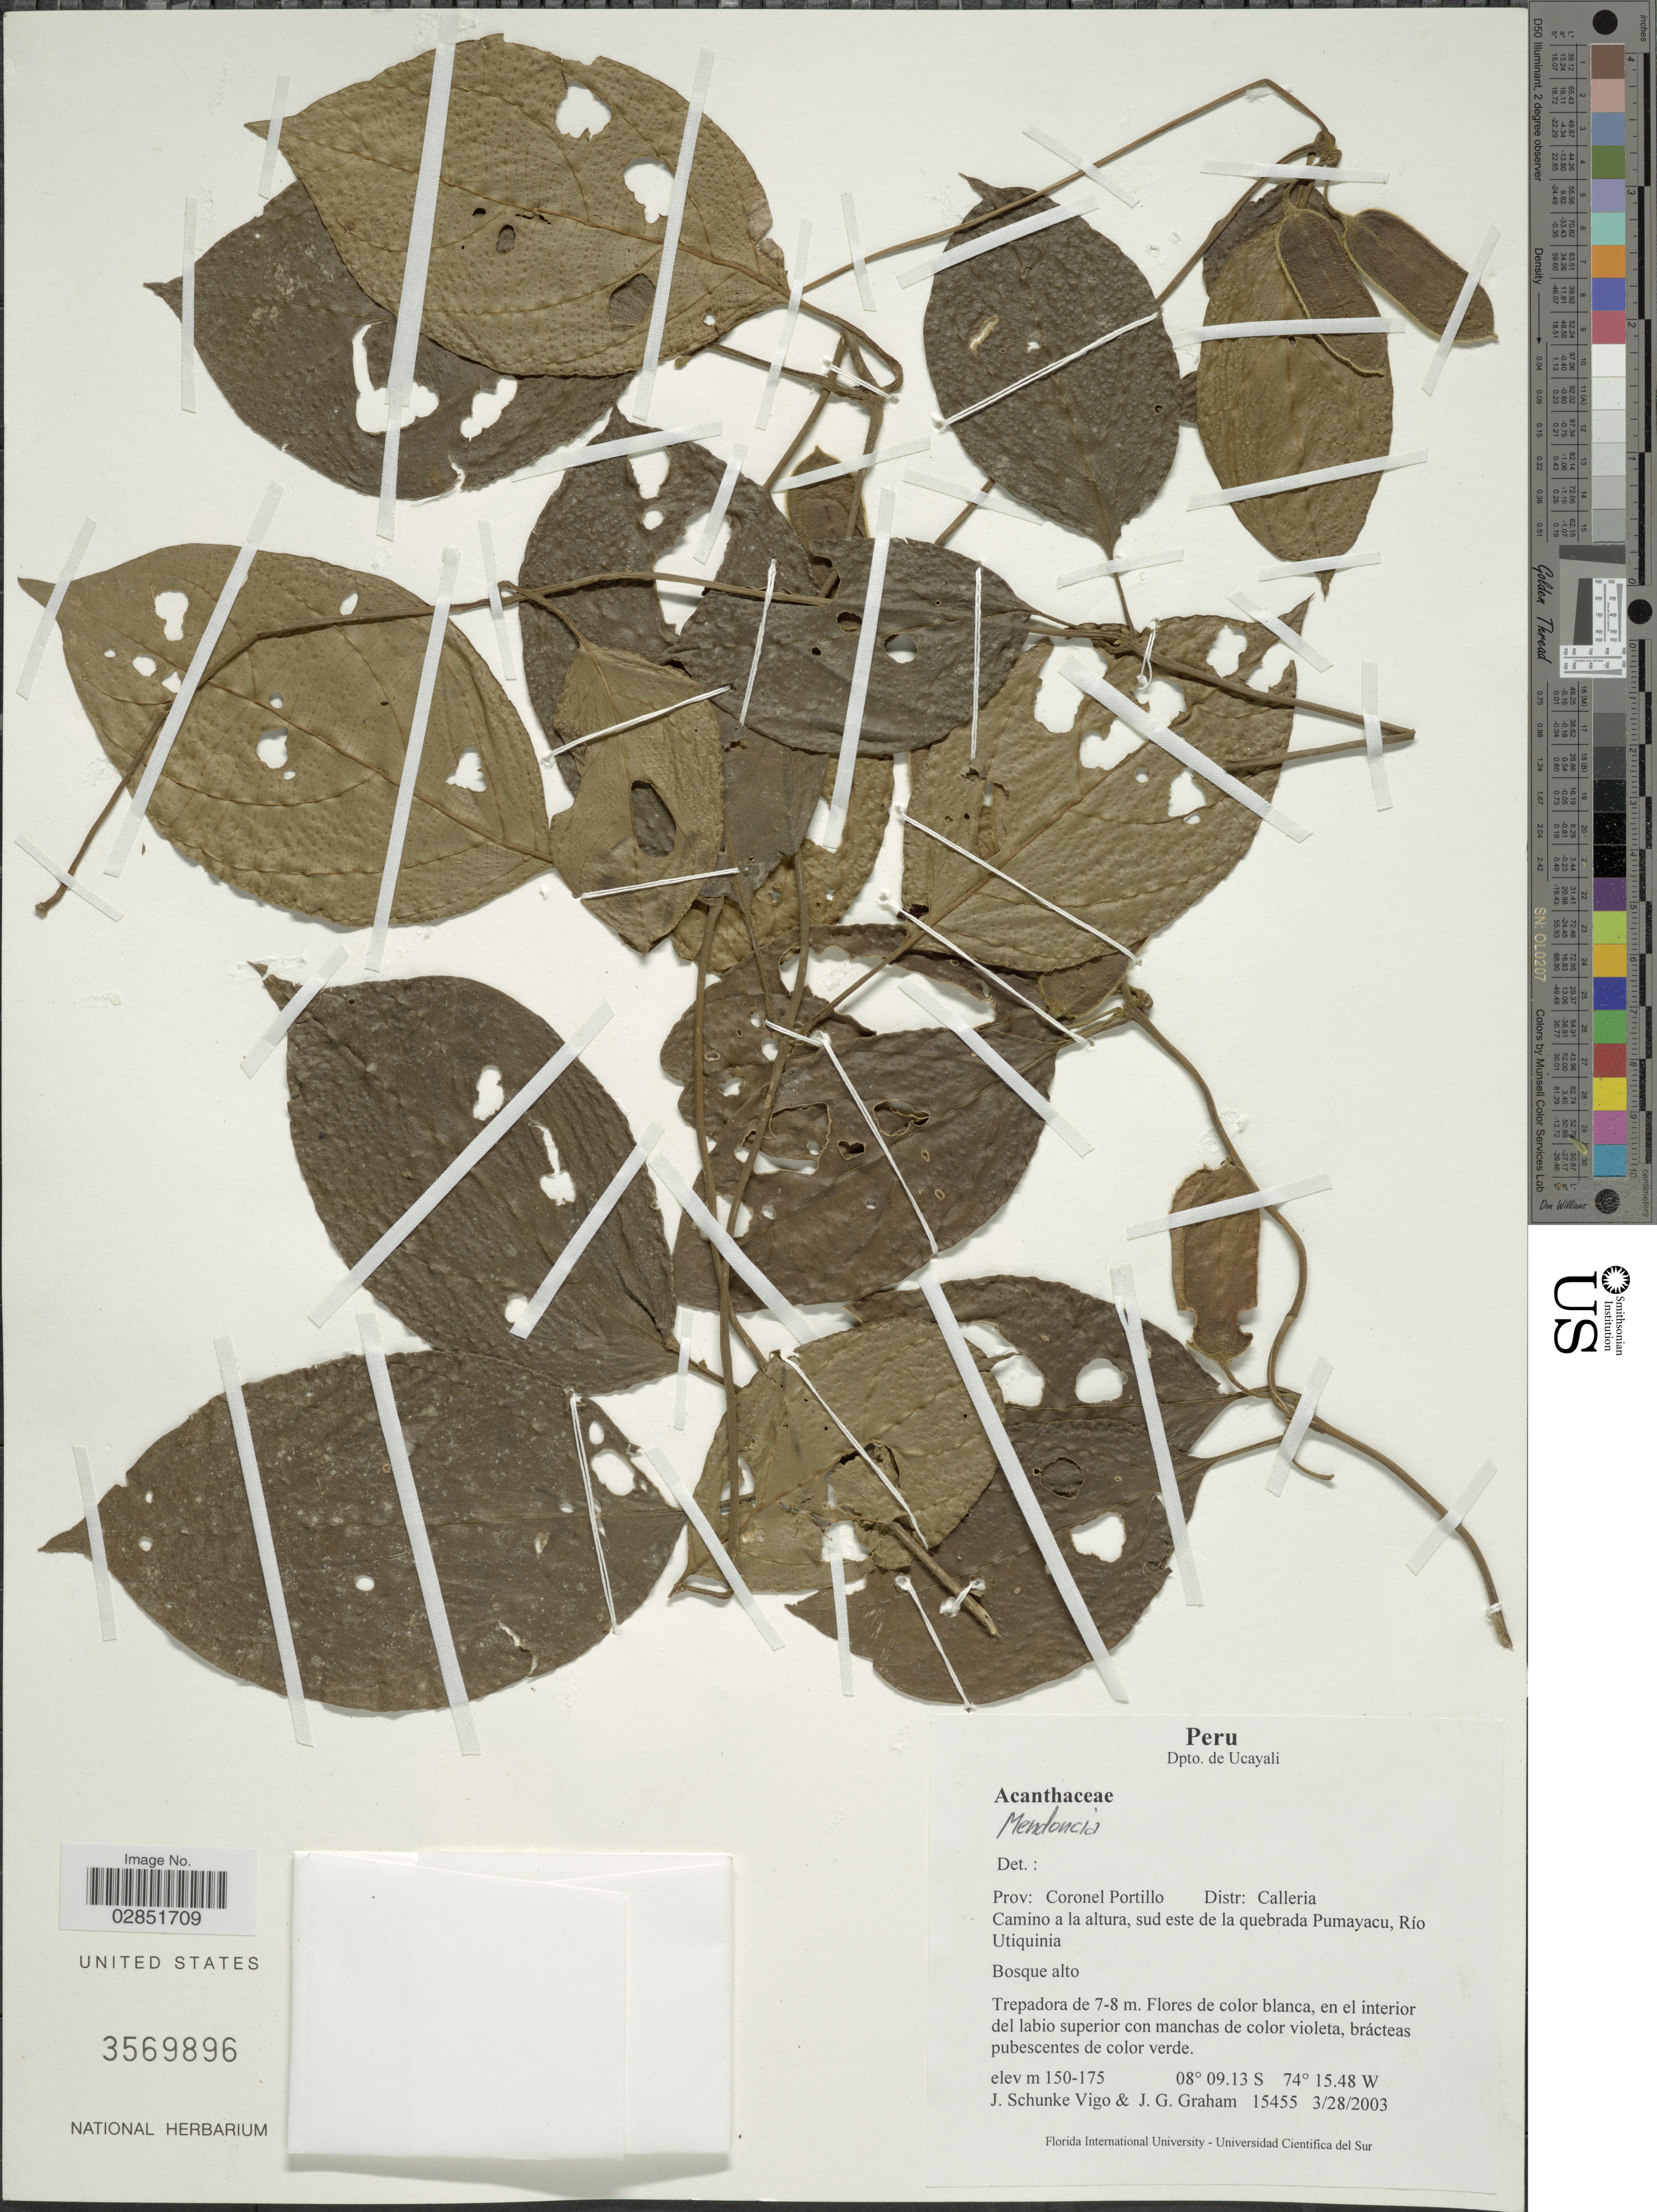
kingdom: Plantae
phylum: Tracheophyta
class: Magnoliopsida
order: Lamiales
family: Acanthaceae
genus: Mendoncia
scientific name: Mendoncia sp.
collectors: J. Schunke Vigo & J. Graham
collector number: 15455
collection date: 2003-03-28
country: Peru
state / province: Ucayali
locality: Dpto. de Ucayali. Prov: Coronel Portillo, Distr: Calleria. Camino a la altura, sud este de la quebrada Pumayacu, Río Utiquinia.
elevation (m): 150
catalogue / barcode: US 3569896